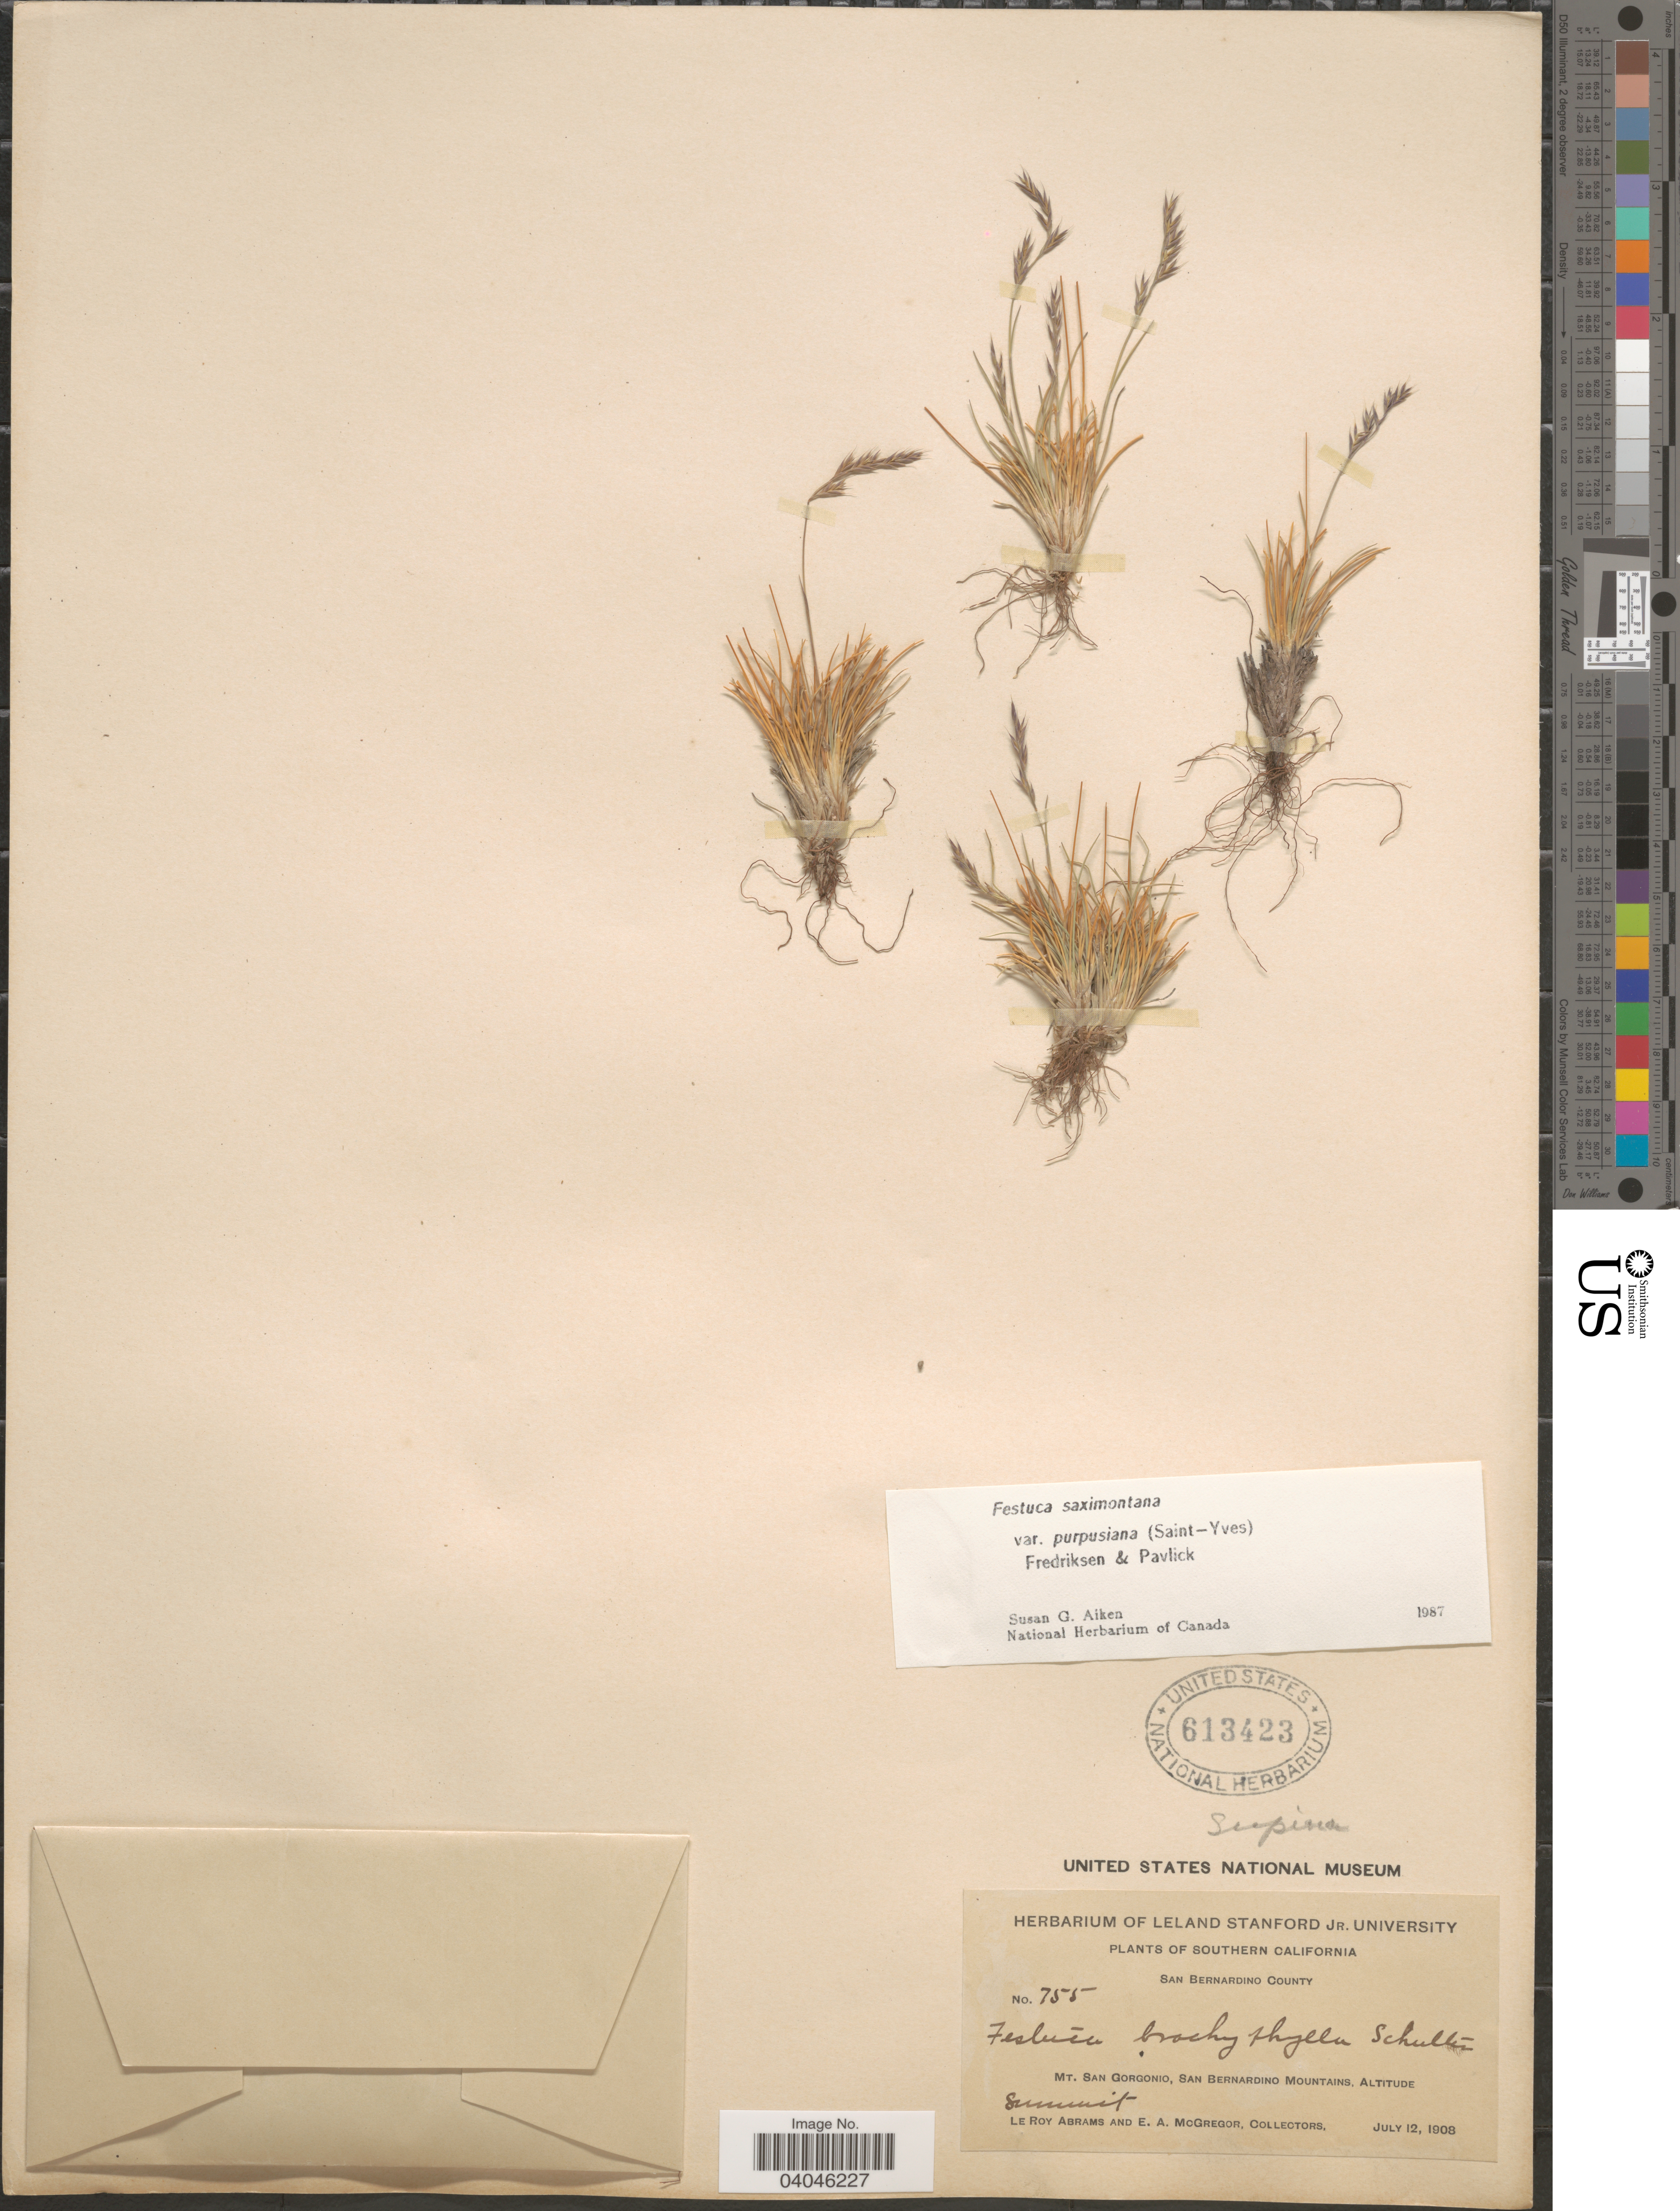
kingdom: Plantae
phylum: Tracheophyta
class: Liliopsida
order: Poales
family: Poaceae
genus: Festuca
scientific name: Festuca saximontana var. purpusiana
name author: (St.-Yves) Fred. & Pavlick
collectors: L. Abrams & E. A. McGregor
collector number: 755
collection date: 1908-07-12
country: United States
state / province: California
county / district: San Bernardino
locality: Southern California. San Bernardino County. Mt. San Gorgonio, San Bernardino Mountains. Summit.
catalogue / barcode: US 613423